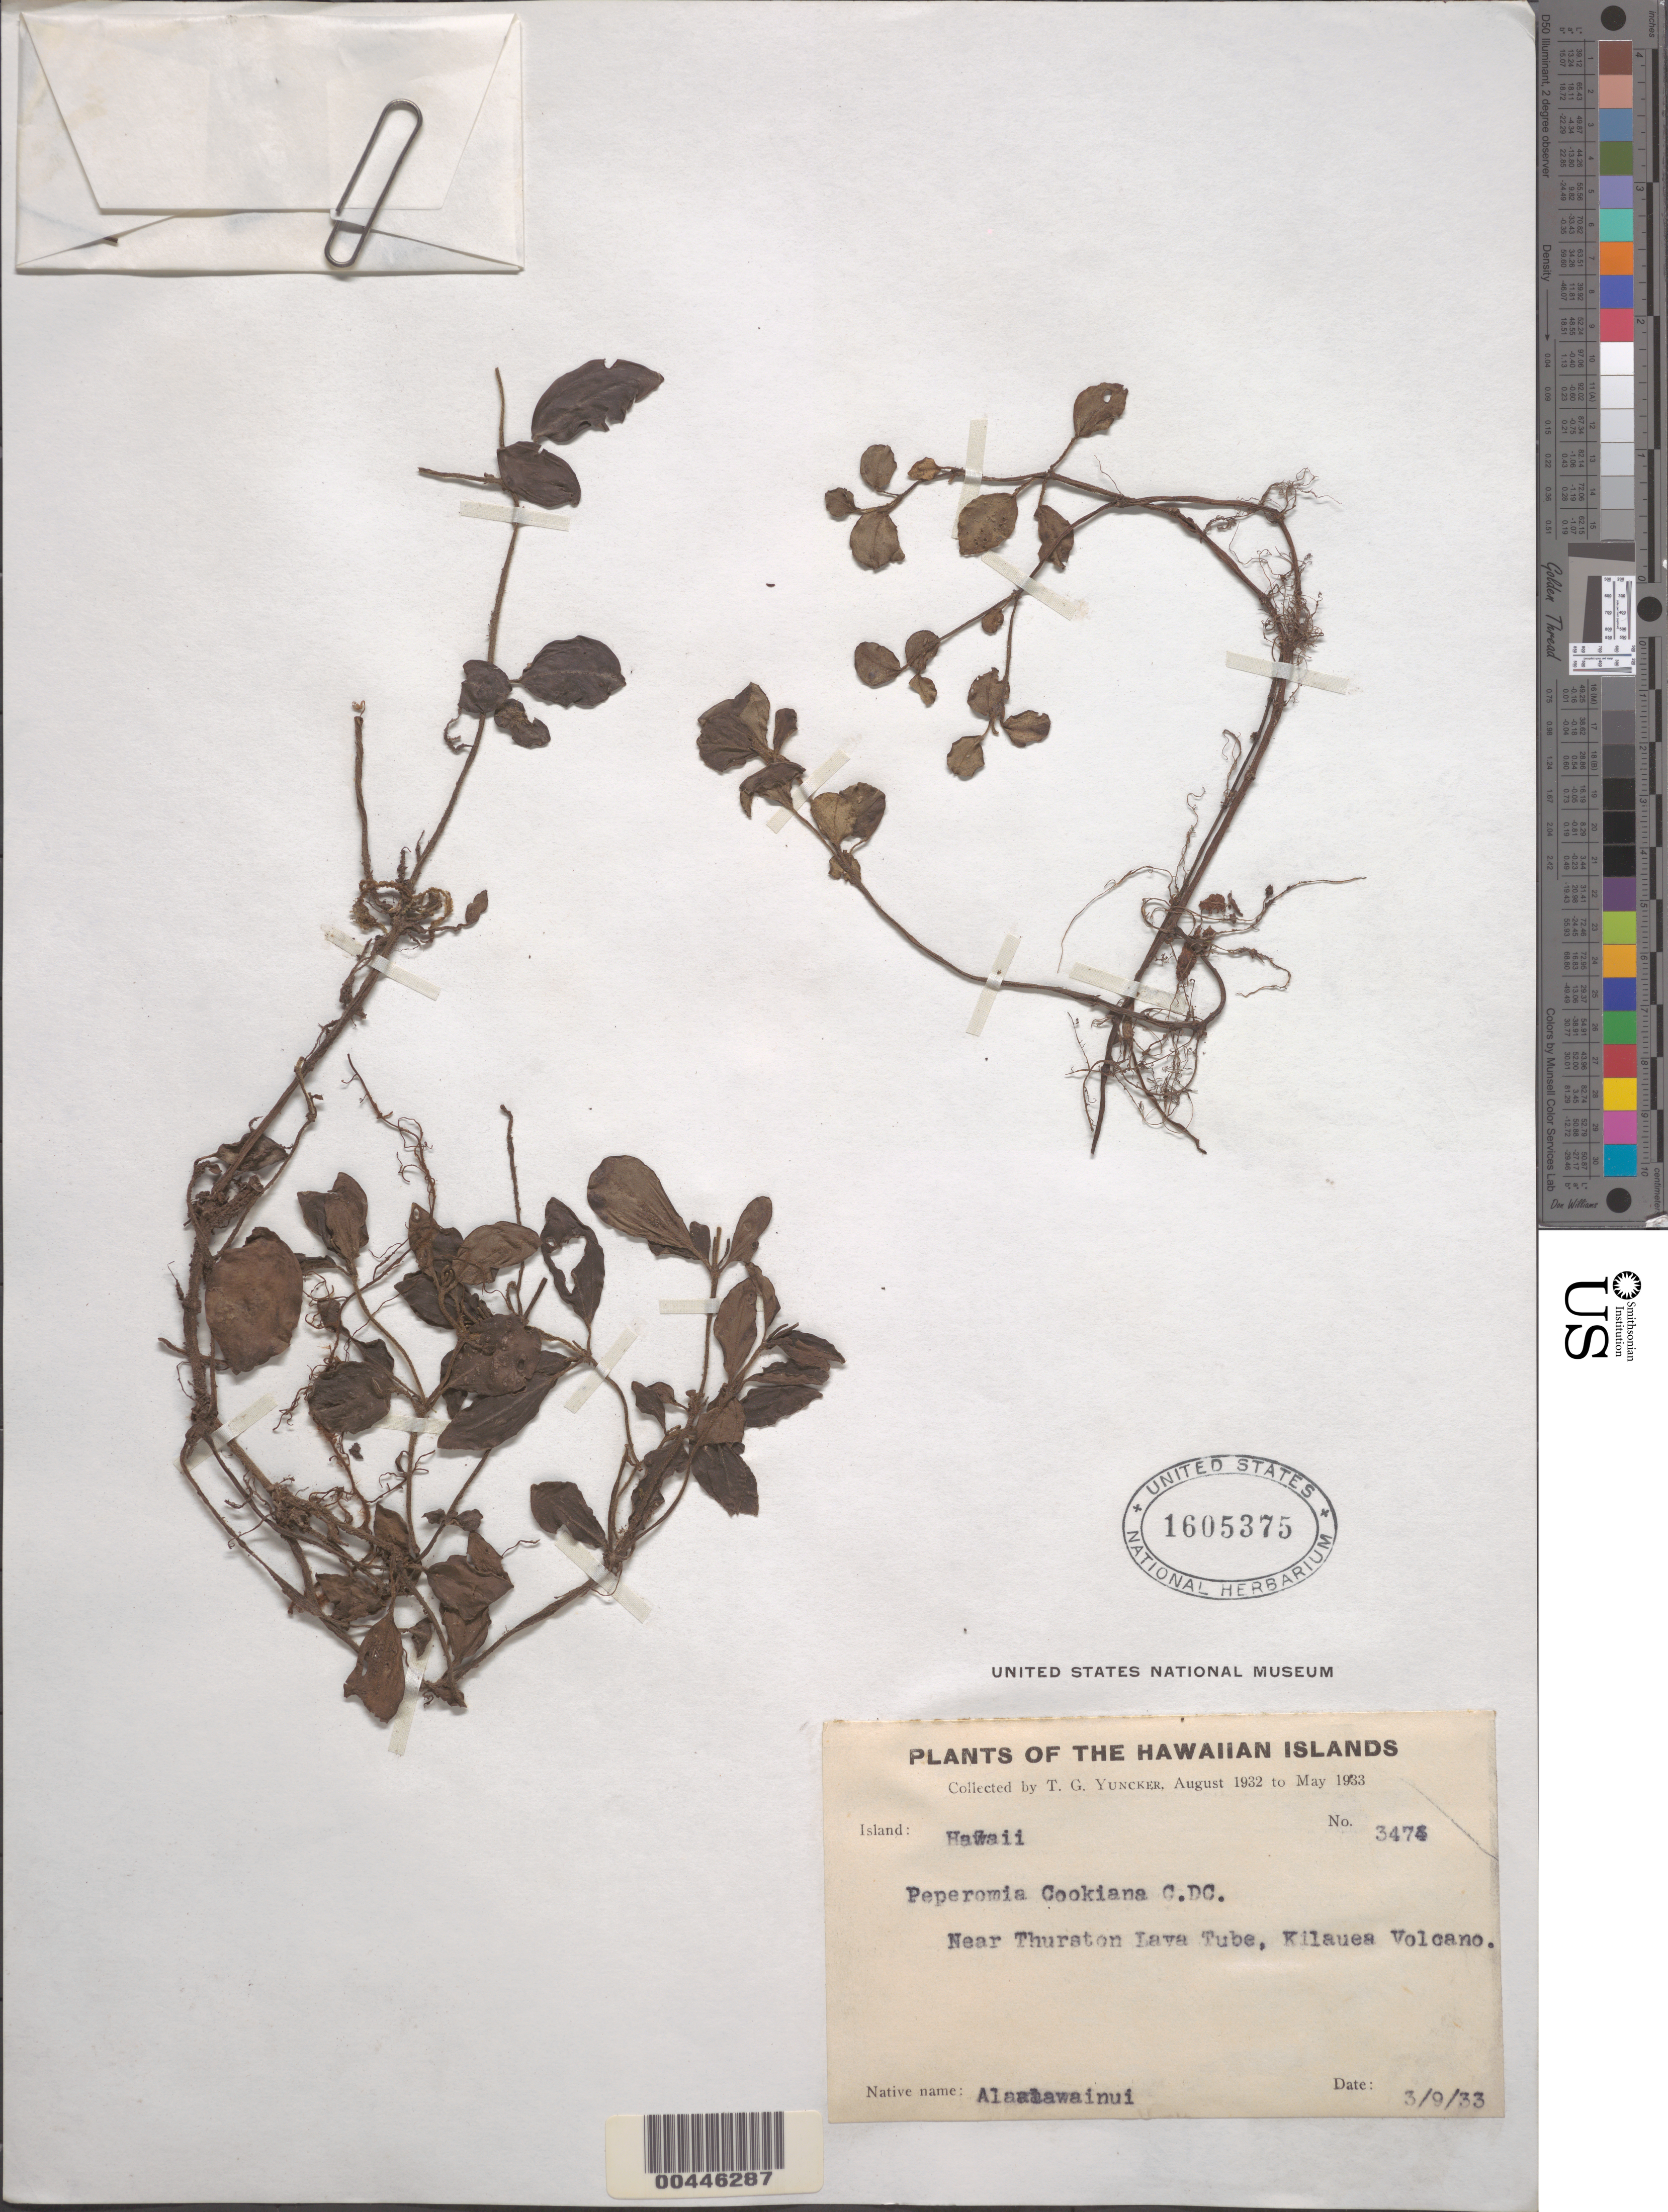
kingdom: Plantae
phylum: Tracheophyta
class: Magnoliopsida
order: Piperales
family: Piperaceae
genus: Peperomia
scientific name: Peperomia cookiana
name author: C. DC.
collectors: T. G. Yuncker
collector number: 3474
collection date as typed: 3 Sep 1933 or 9 Mar 1933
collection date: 1933-03-09 or 1933-09-03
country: United States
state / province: Hawaii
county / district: Hawaii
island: Hawaii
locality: Near Thurston Lava Tube, Kilauea Volcano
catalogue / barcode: US 1605375